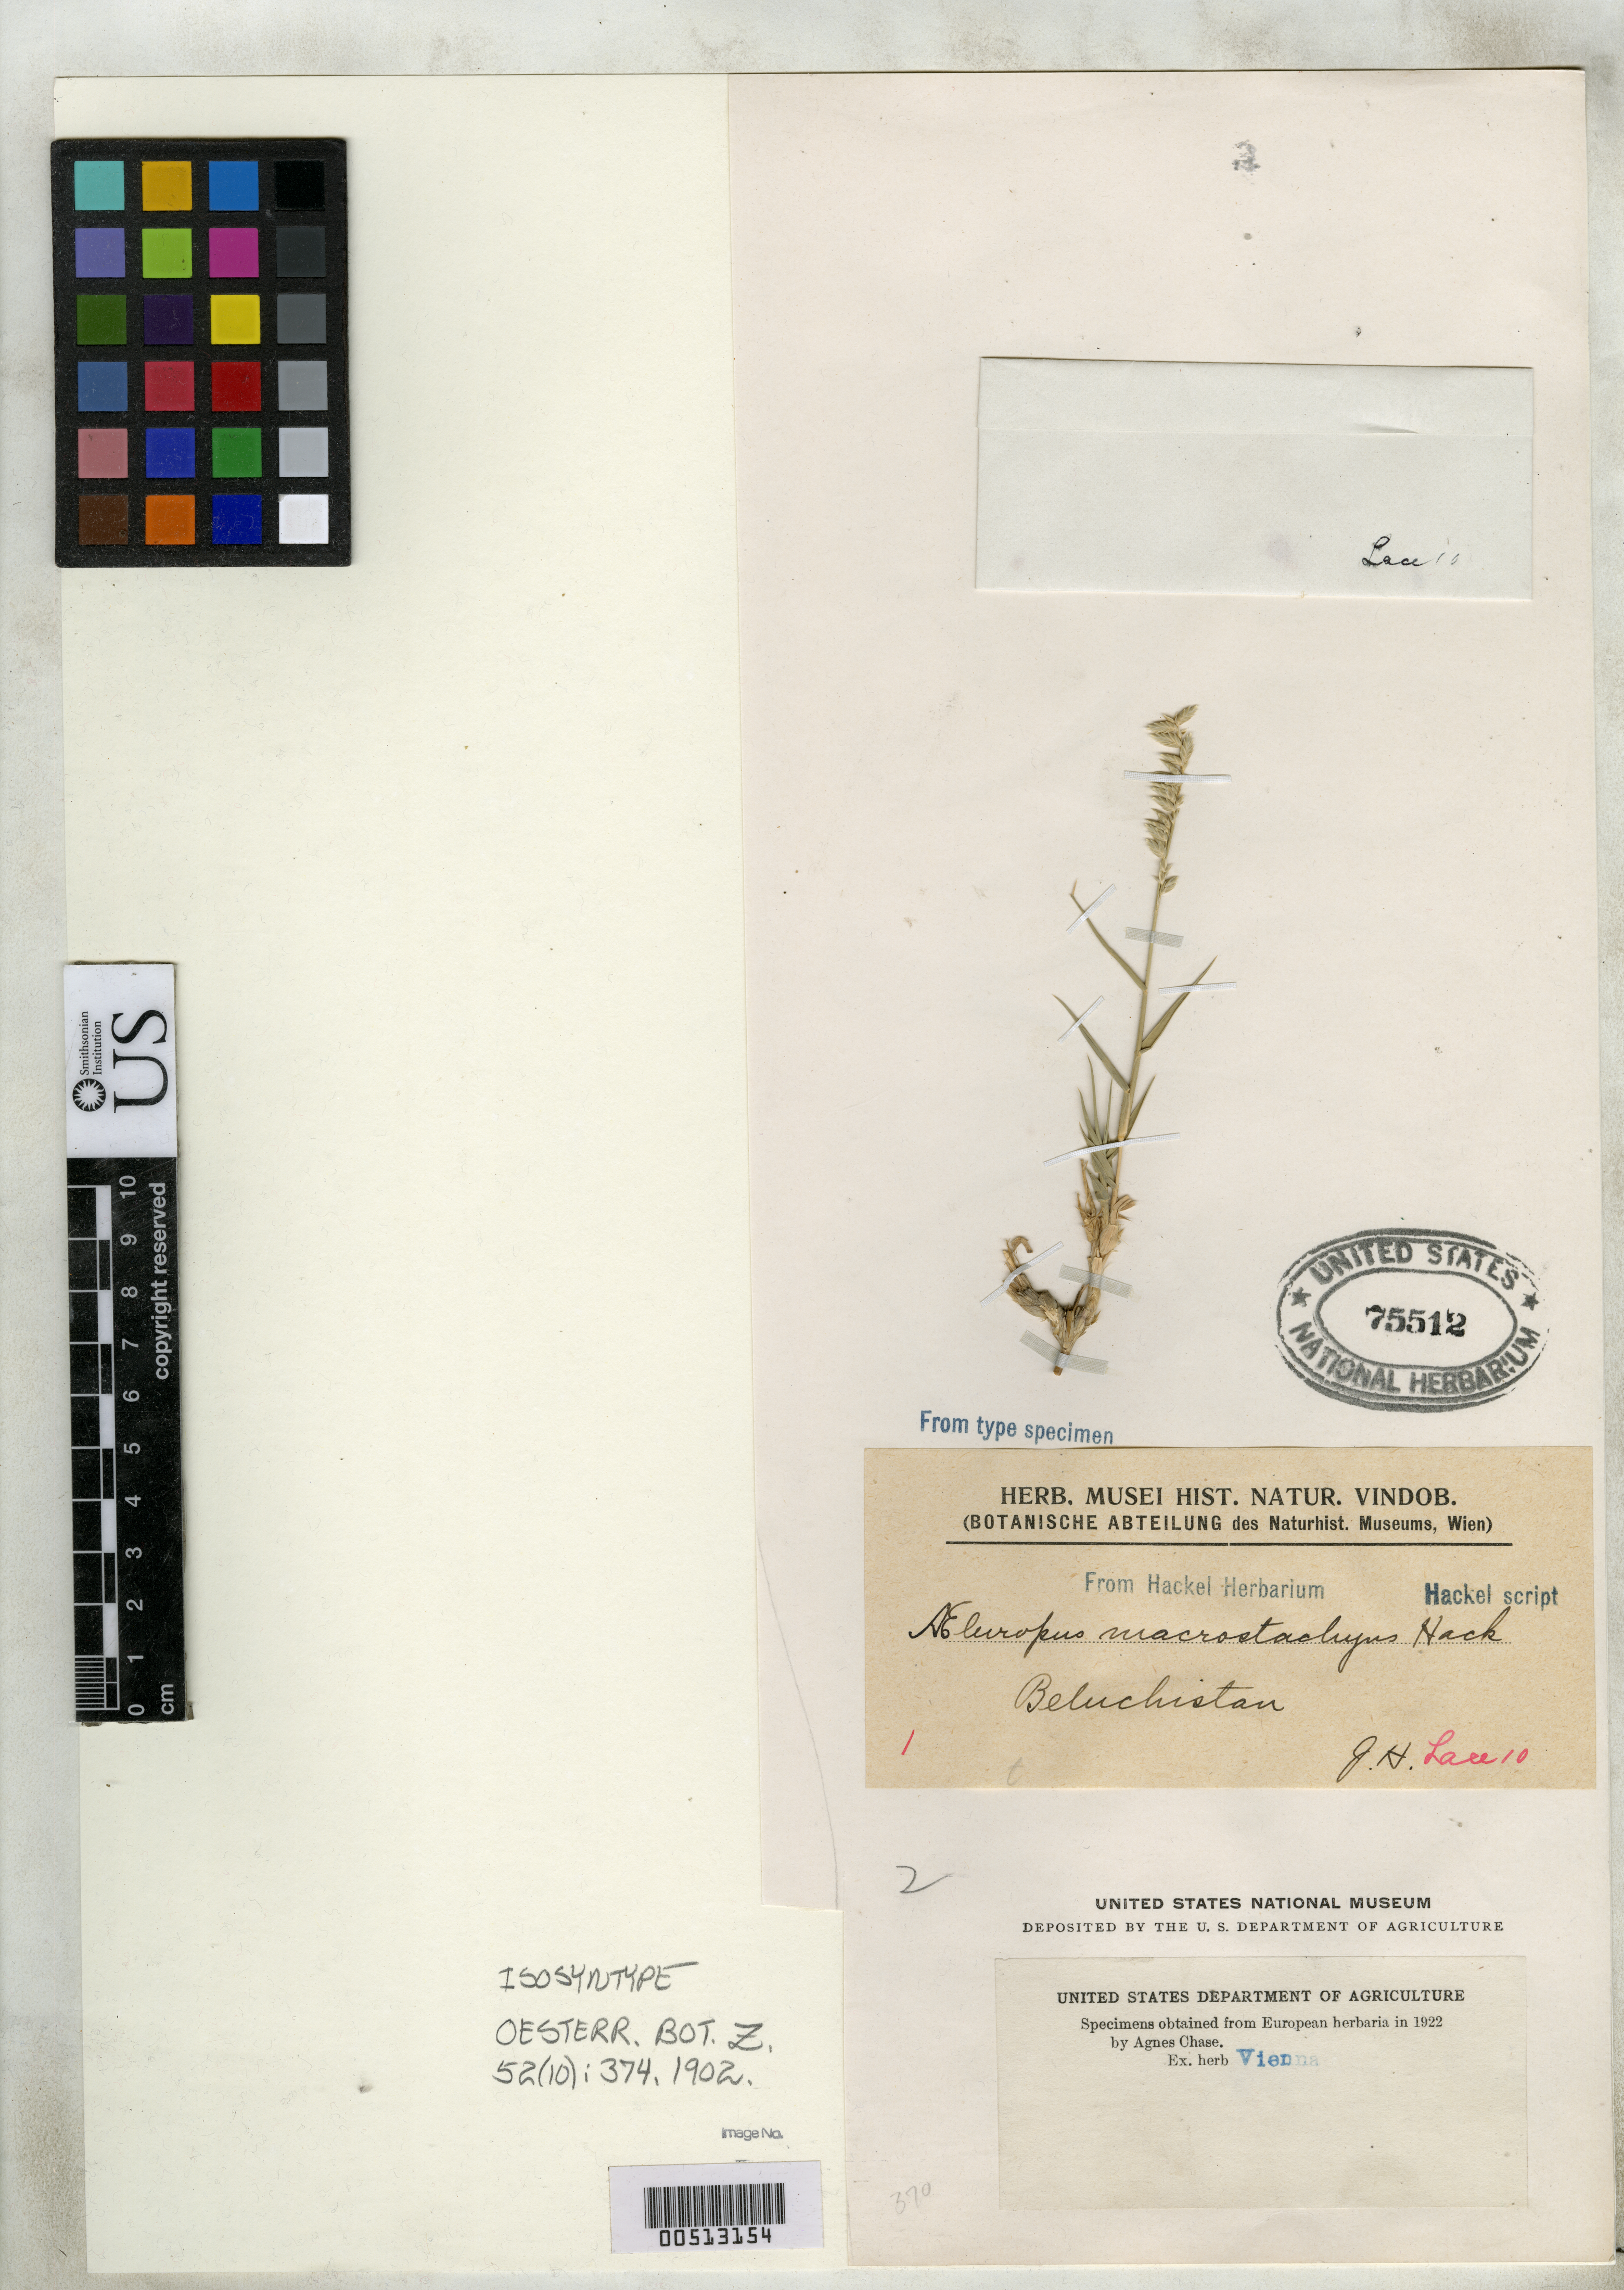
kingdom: Plantae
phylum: Tracheophyta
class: Liliopsida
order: Poales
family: Poaceae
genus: Aeluropus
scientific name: Aeluropus macrostachyus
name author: Hack.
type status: Isosyntype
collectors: J. Lace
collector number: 10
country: Pakistan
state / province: Balochistan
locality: Beluchistan.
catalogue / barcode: US 75512